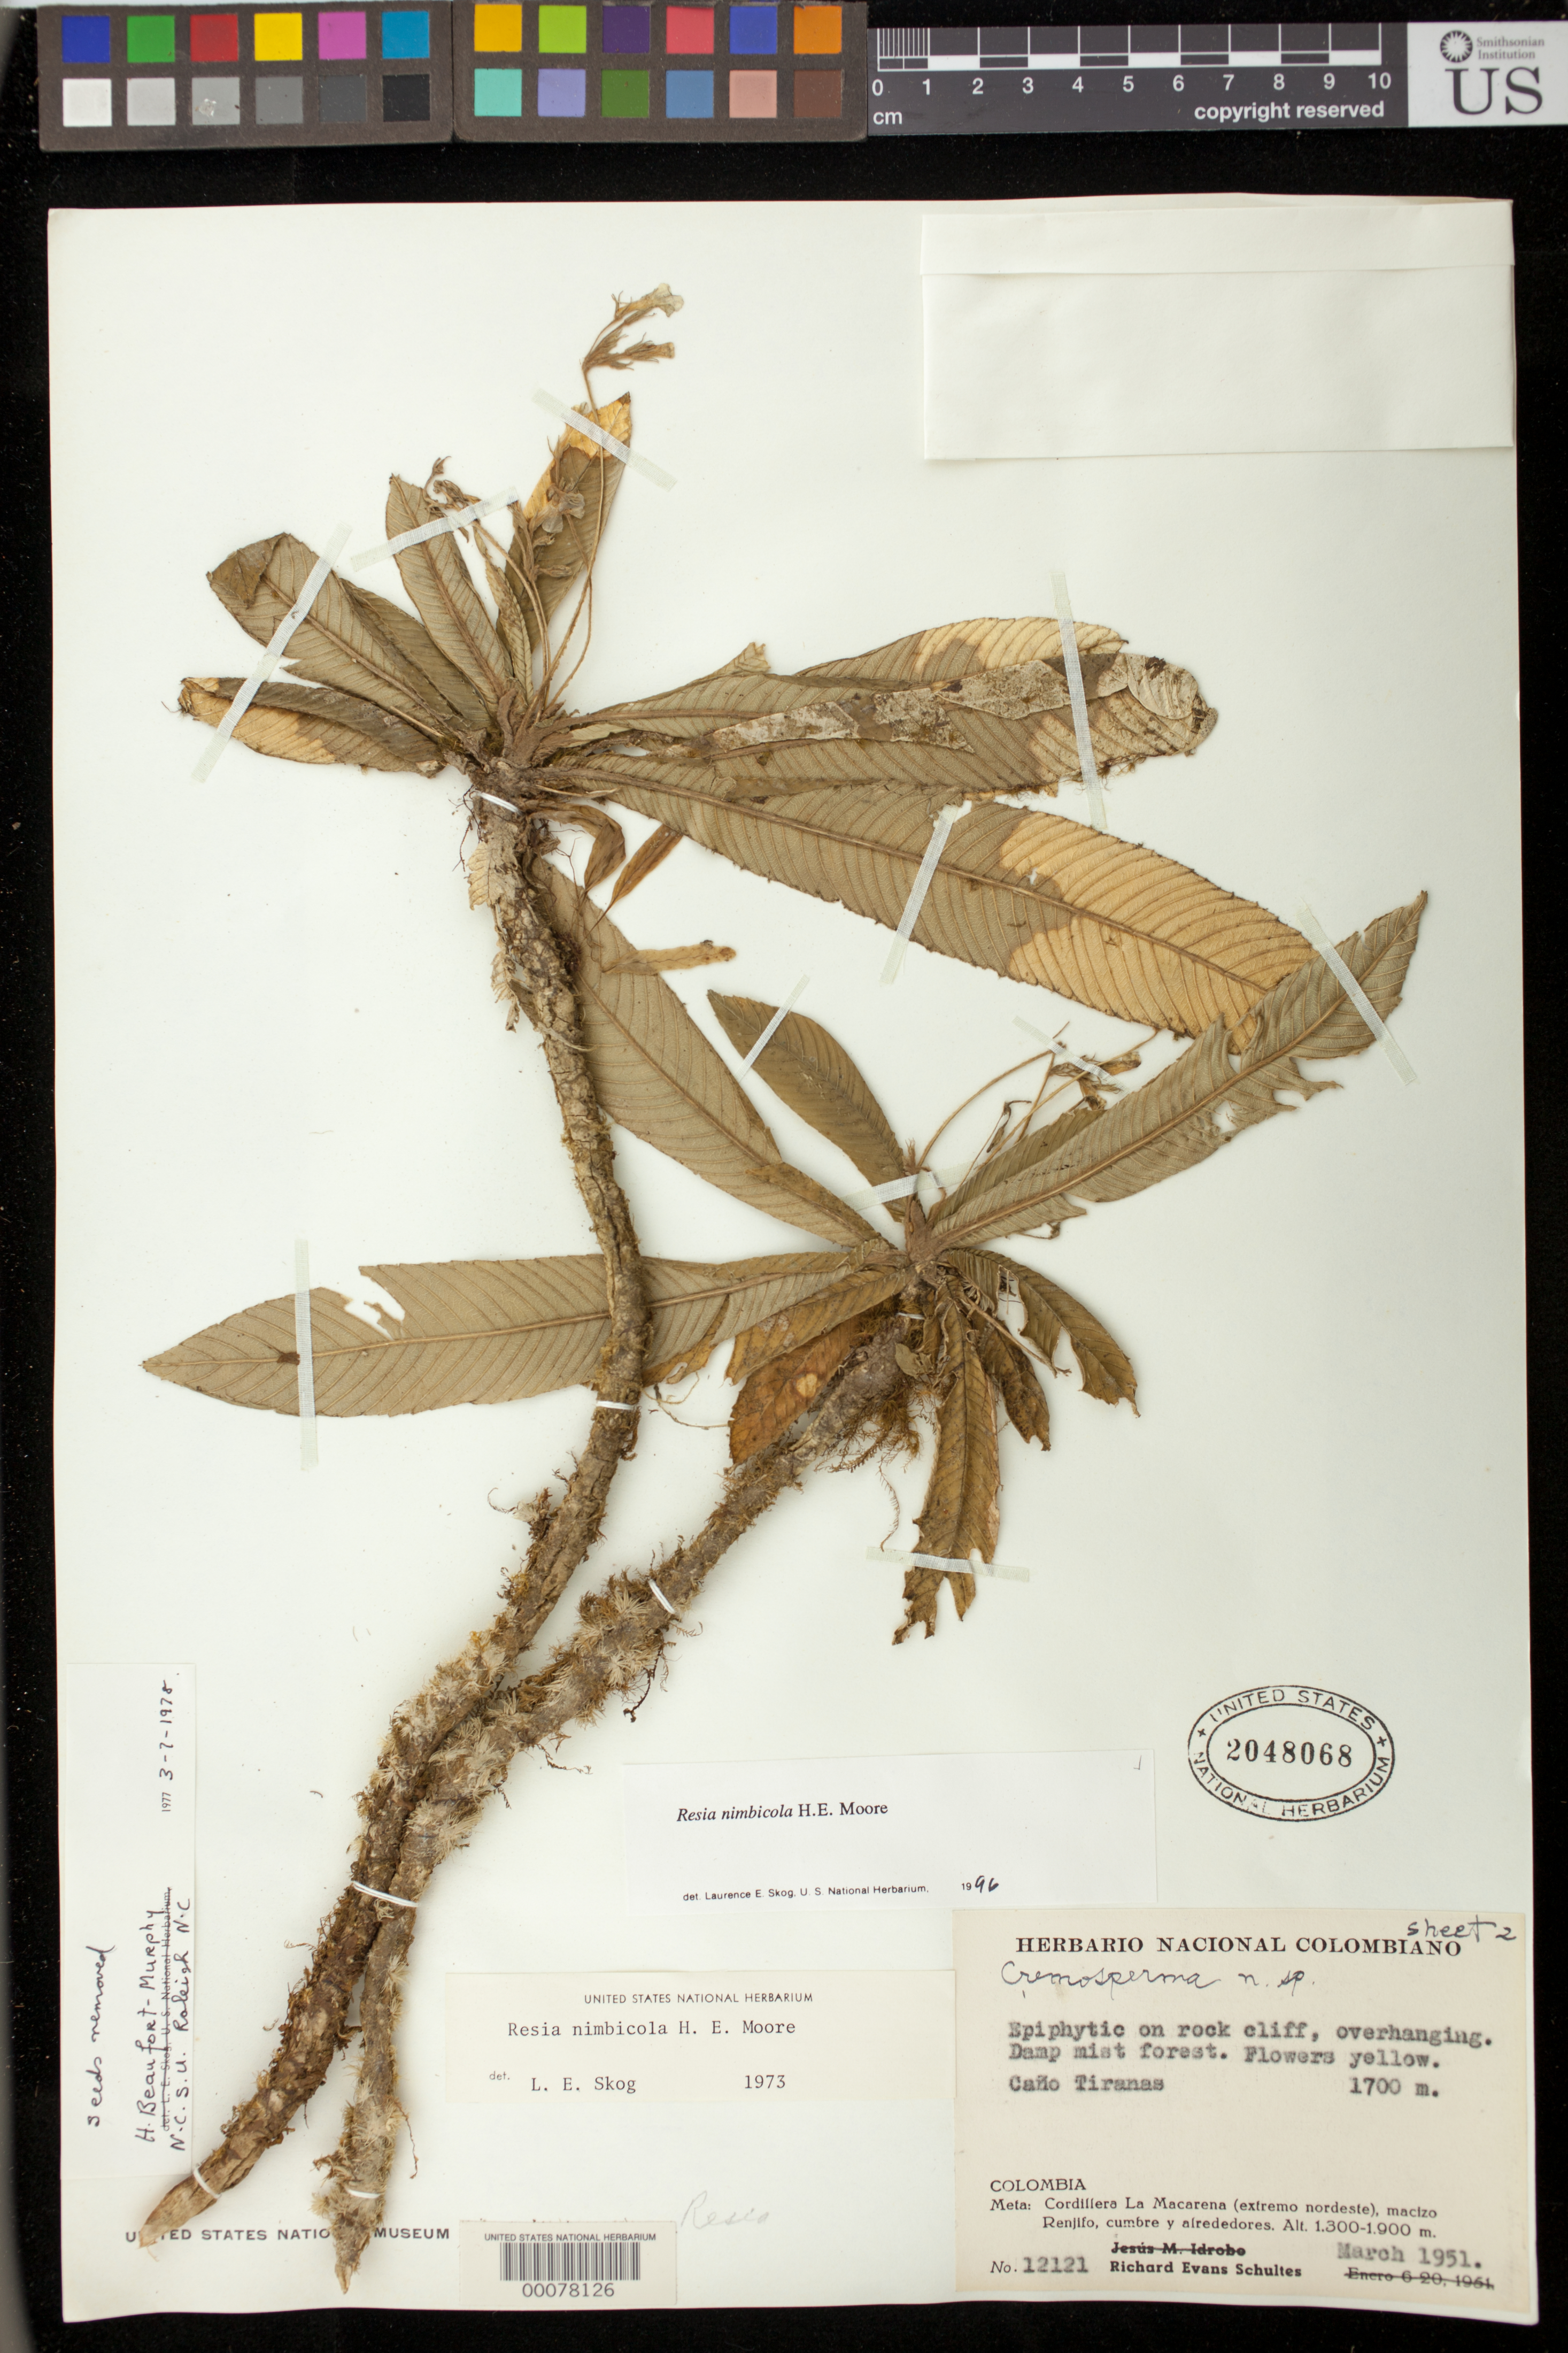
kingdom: Plantae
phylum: Tracheophyta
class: Magnoliopsida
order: Lamiales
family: Gesneriaceae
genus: Resia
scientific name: Resia nimbicola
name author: H.E. Moore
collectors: R. E. Schultes & et al.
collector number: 12121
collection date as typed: Mar 1951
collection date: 1951-03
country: Colombia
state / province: Meta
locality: Cordillera La Macarena (extremo nordeste), macizo Rengiflo, cumbre y alrededores. Caño Tiranas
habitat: On overhanging rock cliff in damp mist forest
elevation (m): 1700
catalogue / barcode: US 2048068